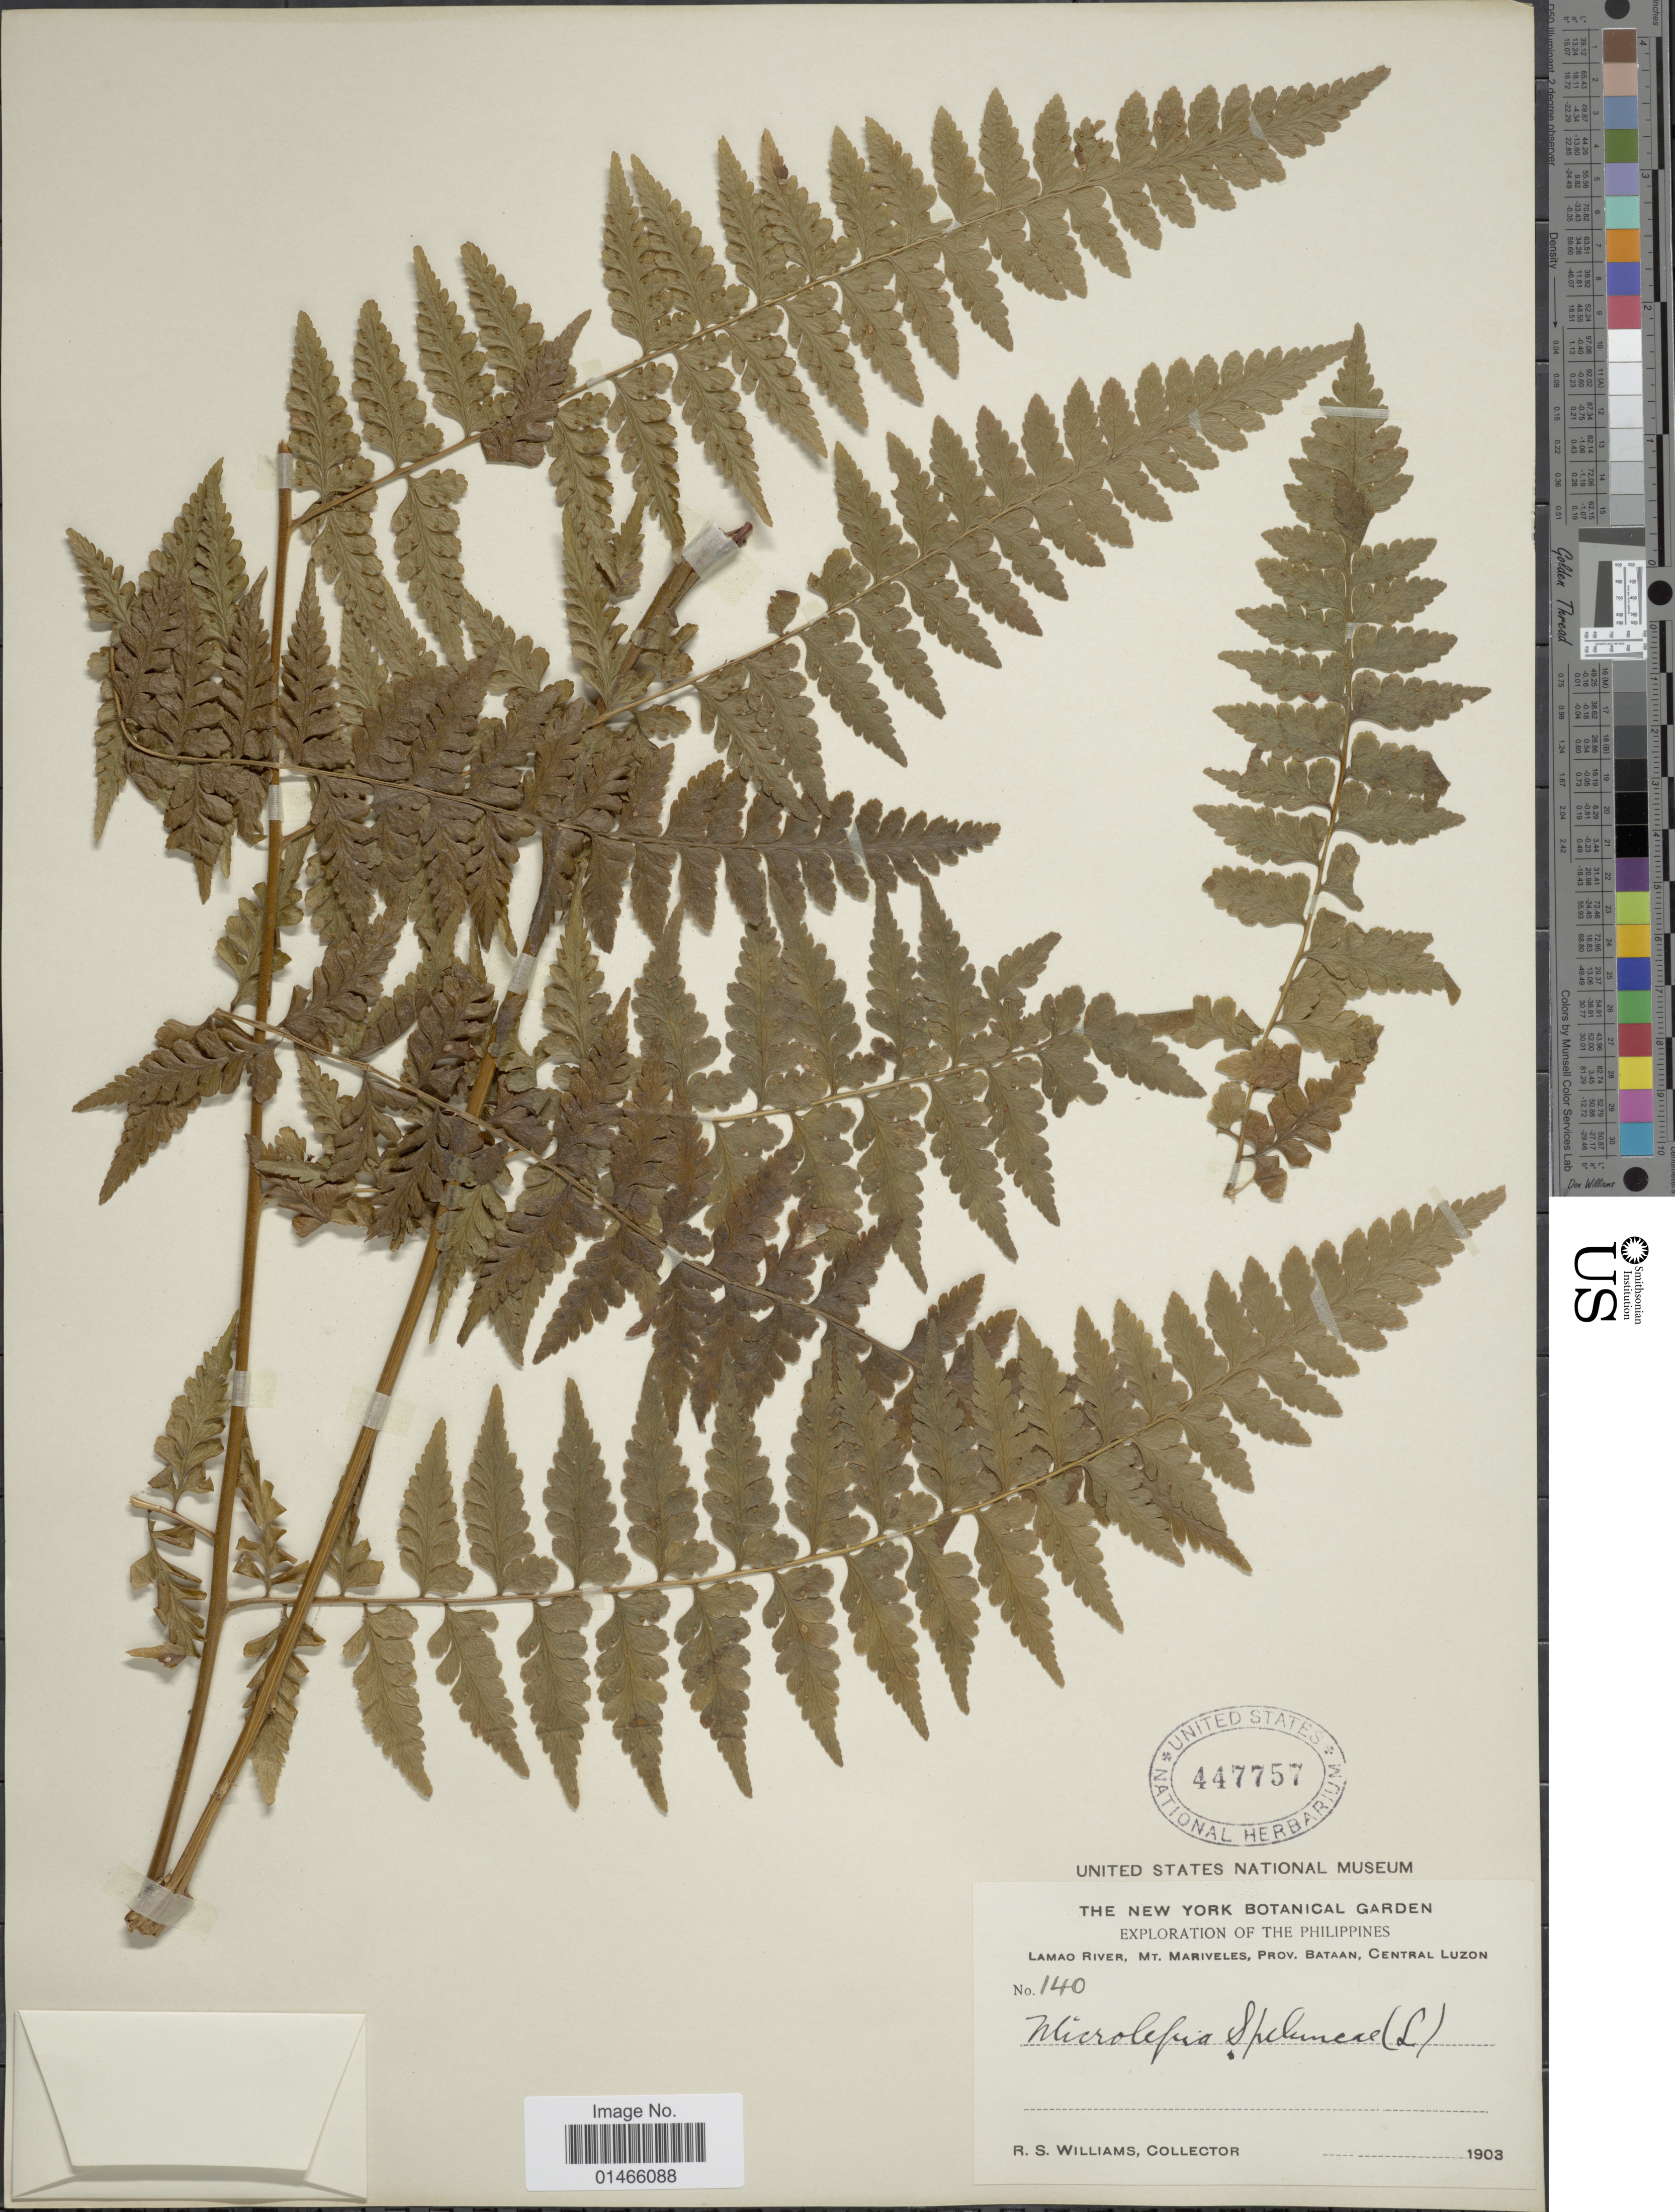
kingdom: Plantae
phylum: Tracheophyta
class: Polypodiopsida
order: Polypodiales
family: Dennstaedtiaceae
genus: Microlepia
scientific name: Microlepia speluncae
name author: (L.) T. Moore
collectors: R. S. Williams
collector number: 140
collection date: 1903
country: Philippines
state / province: Central Luzon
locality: Lamao River, Mt. Mariveles, Prov. Bataan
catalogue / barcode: US 447757